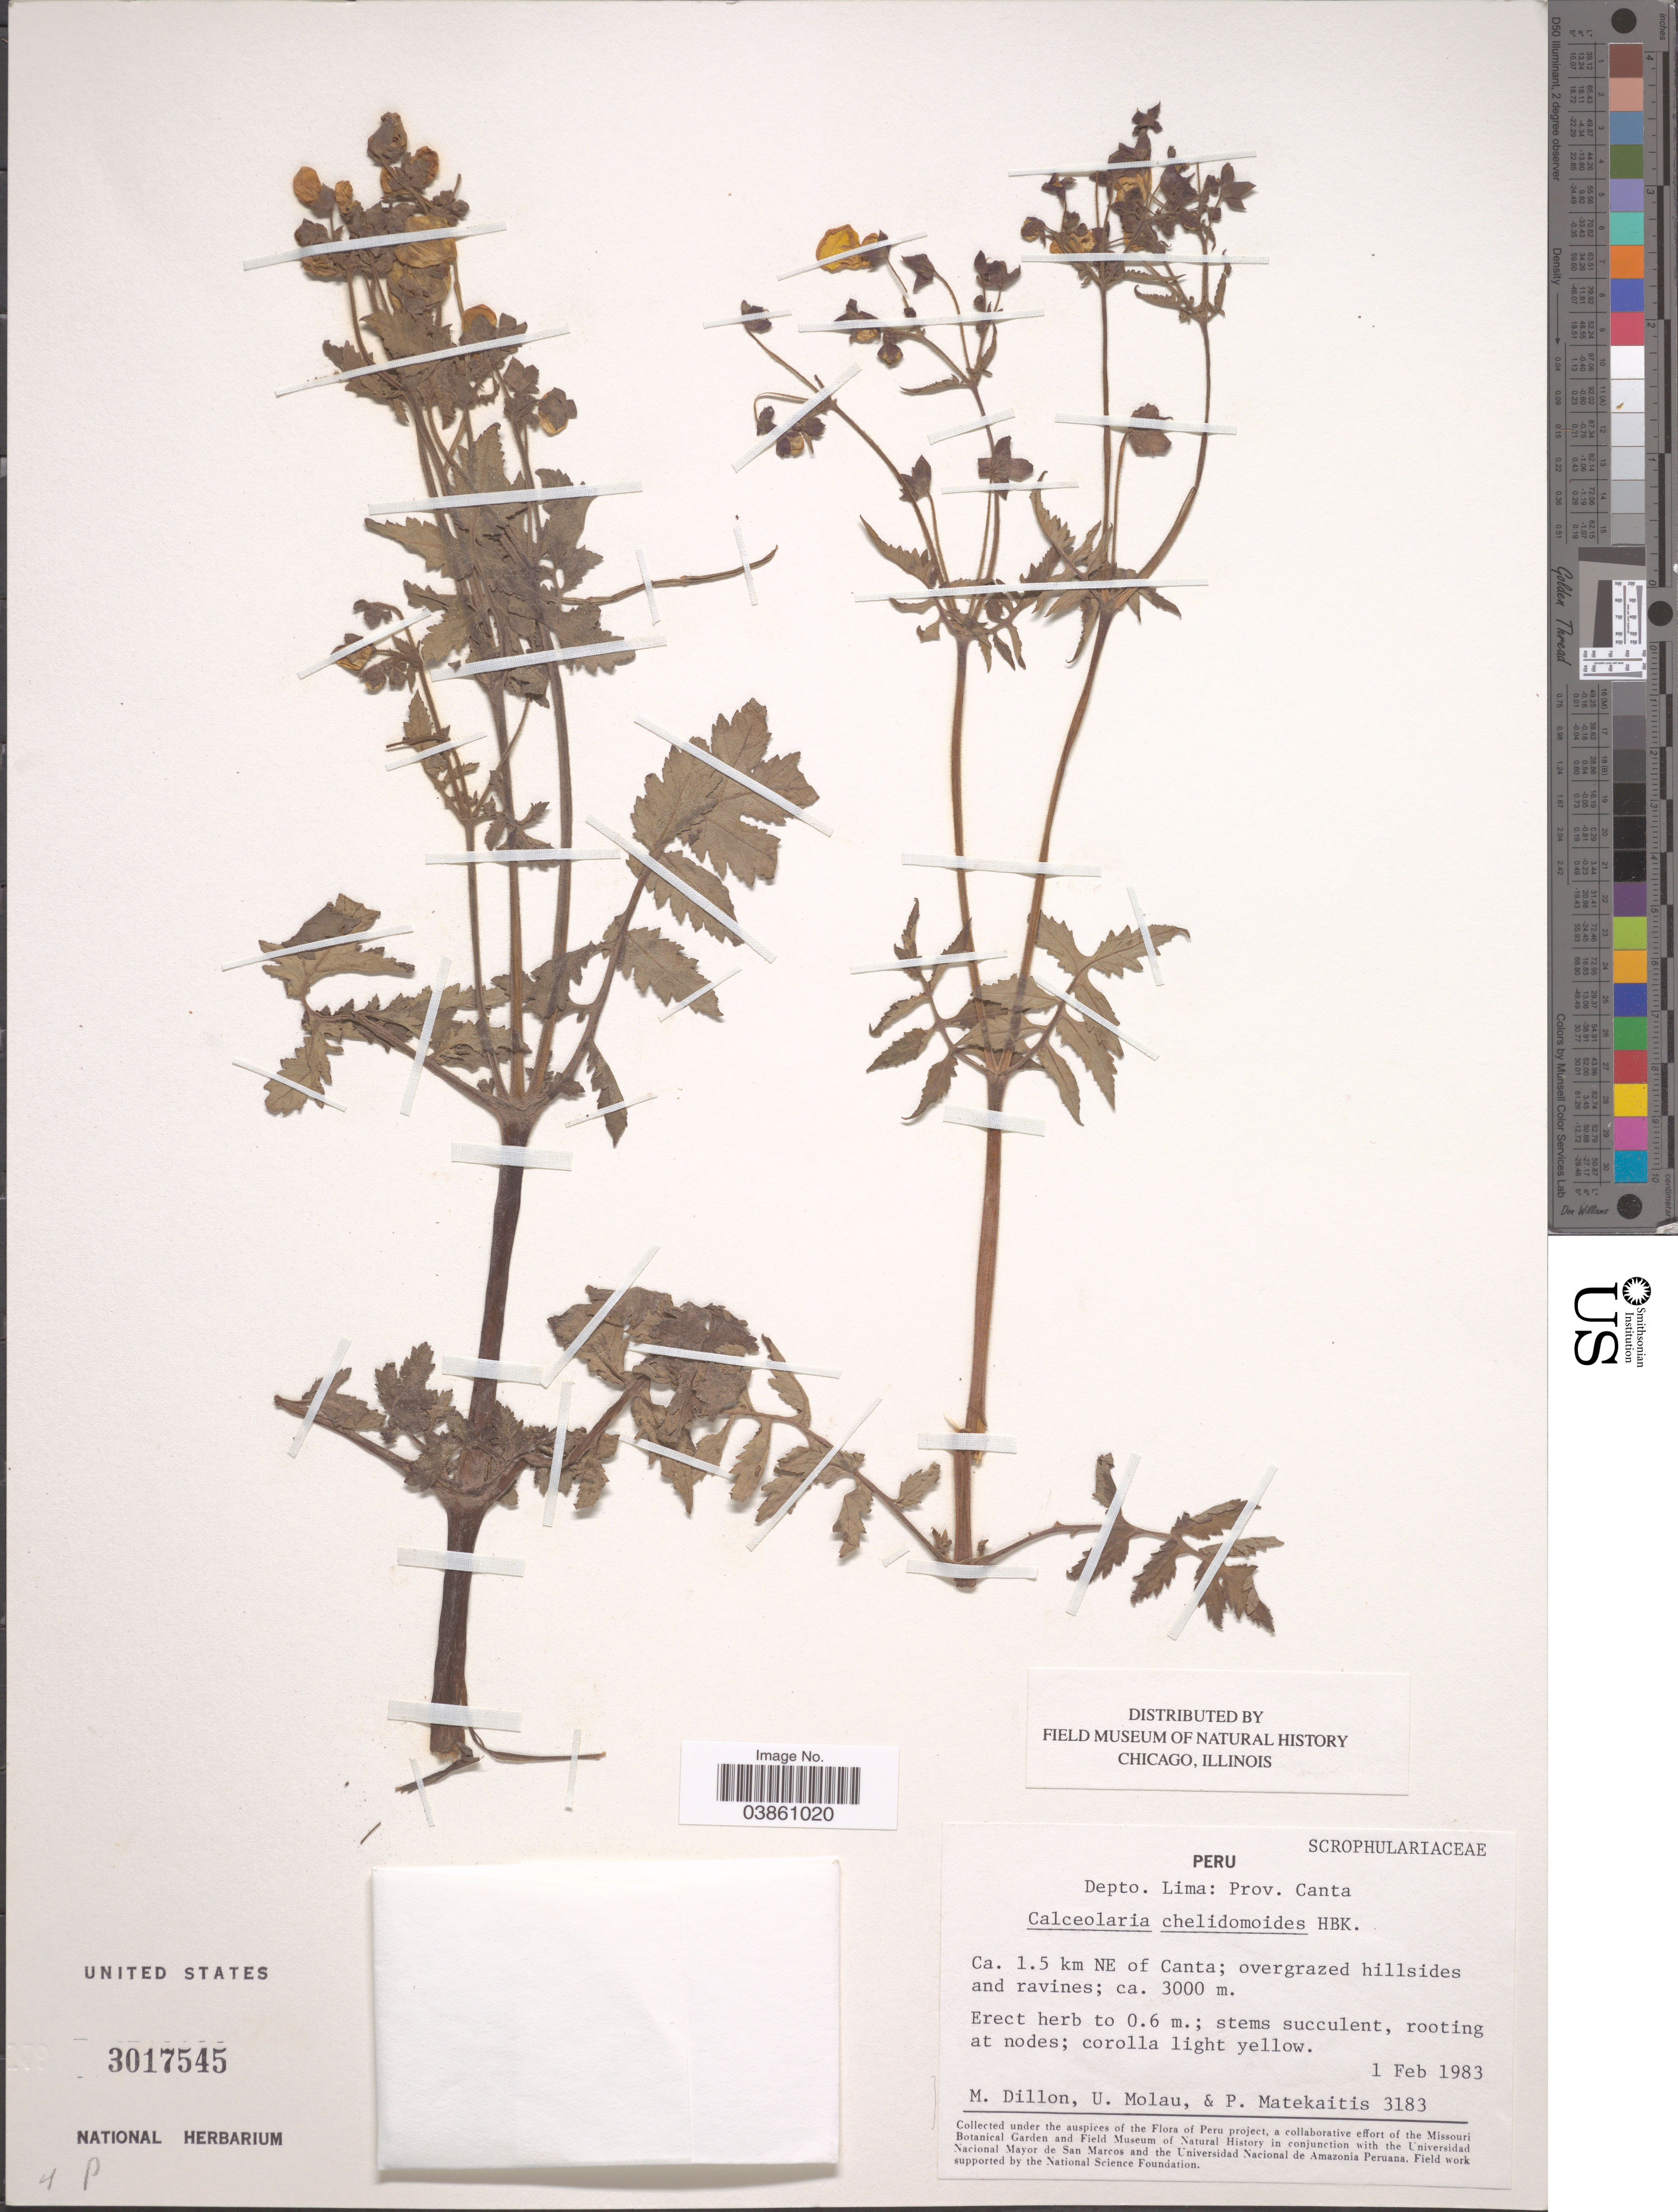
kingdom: Plantae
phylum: Tracheophyta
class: Magnoliopsida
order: Lamiales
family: Calceolariaceae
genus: Calceolaria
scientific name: Calceolaria chelidonioides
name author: Kunth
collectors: M. O. Dillon, U. Molau & P. Matekaitis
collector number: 3183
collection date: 1983-02-01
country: Peru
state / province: Lima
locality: Depto. Lima: Prov. Canta. Ca. 1.5 km NE of Canta.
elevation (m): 3000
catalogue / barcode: US 3017545